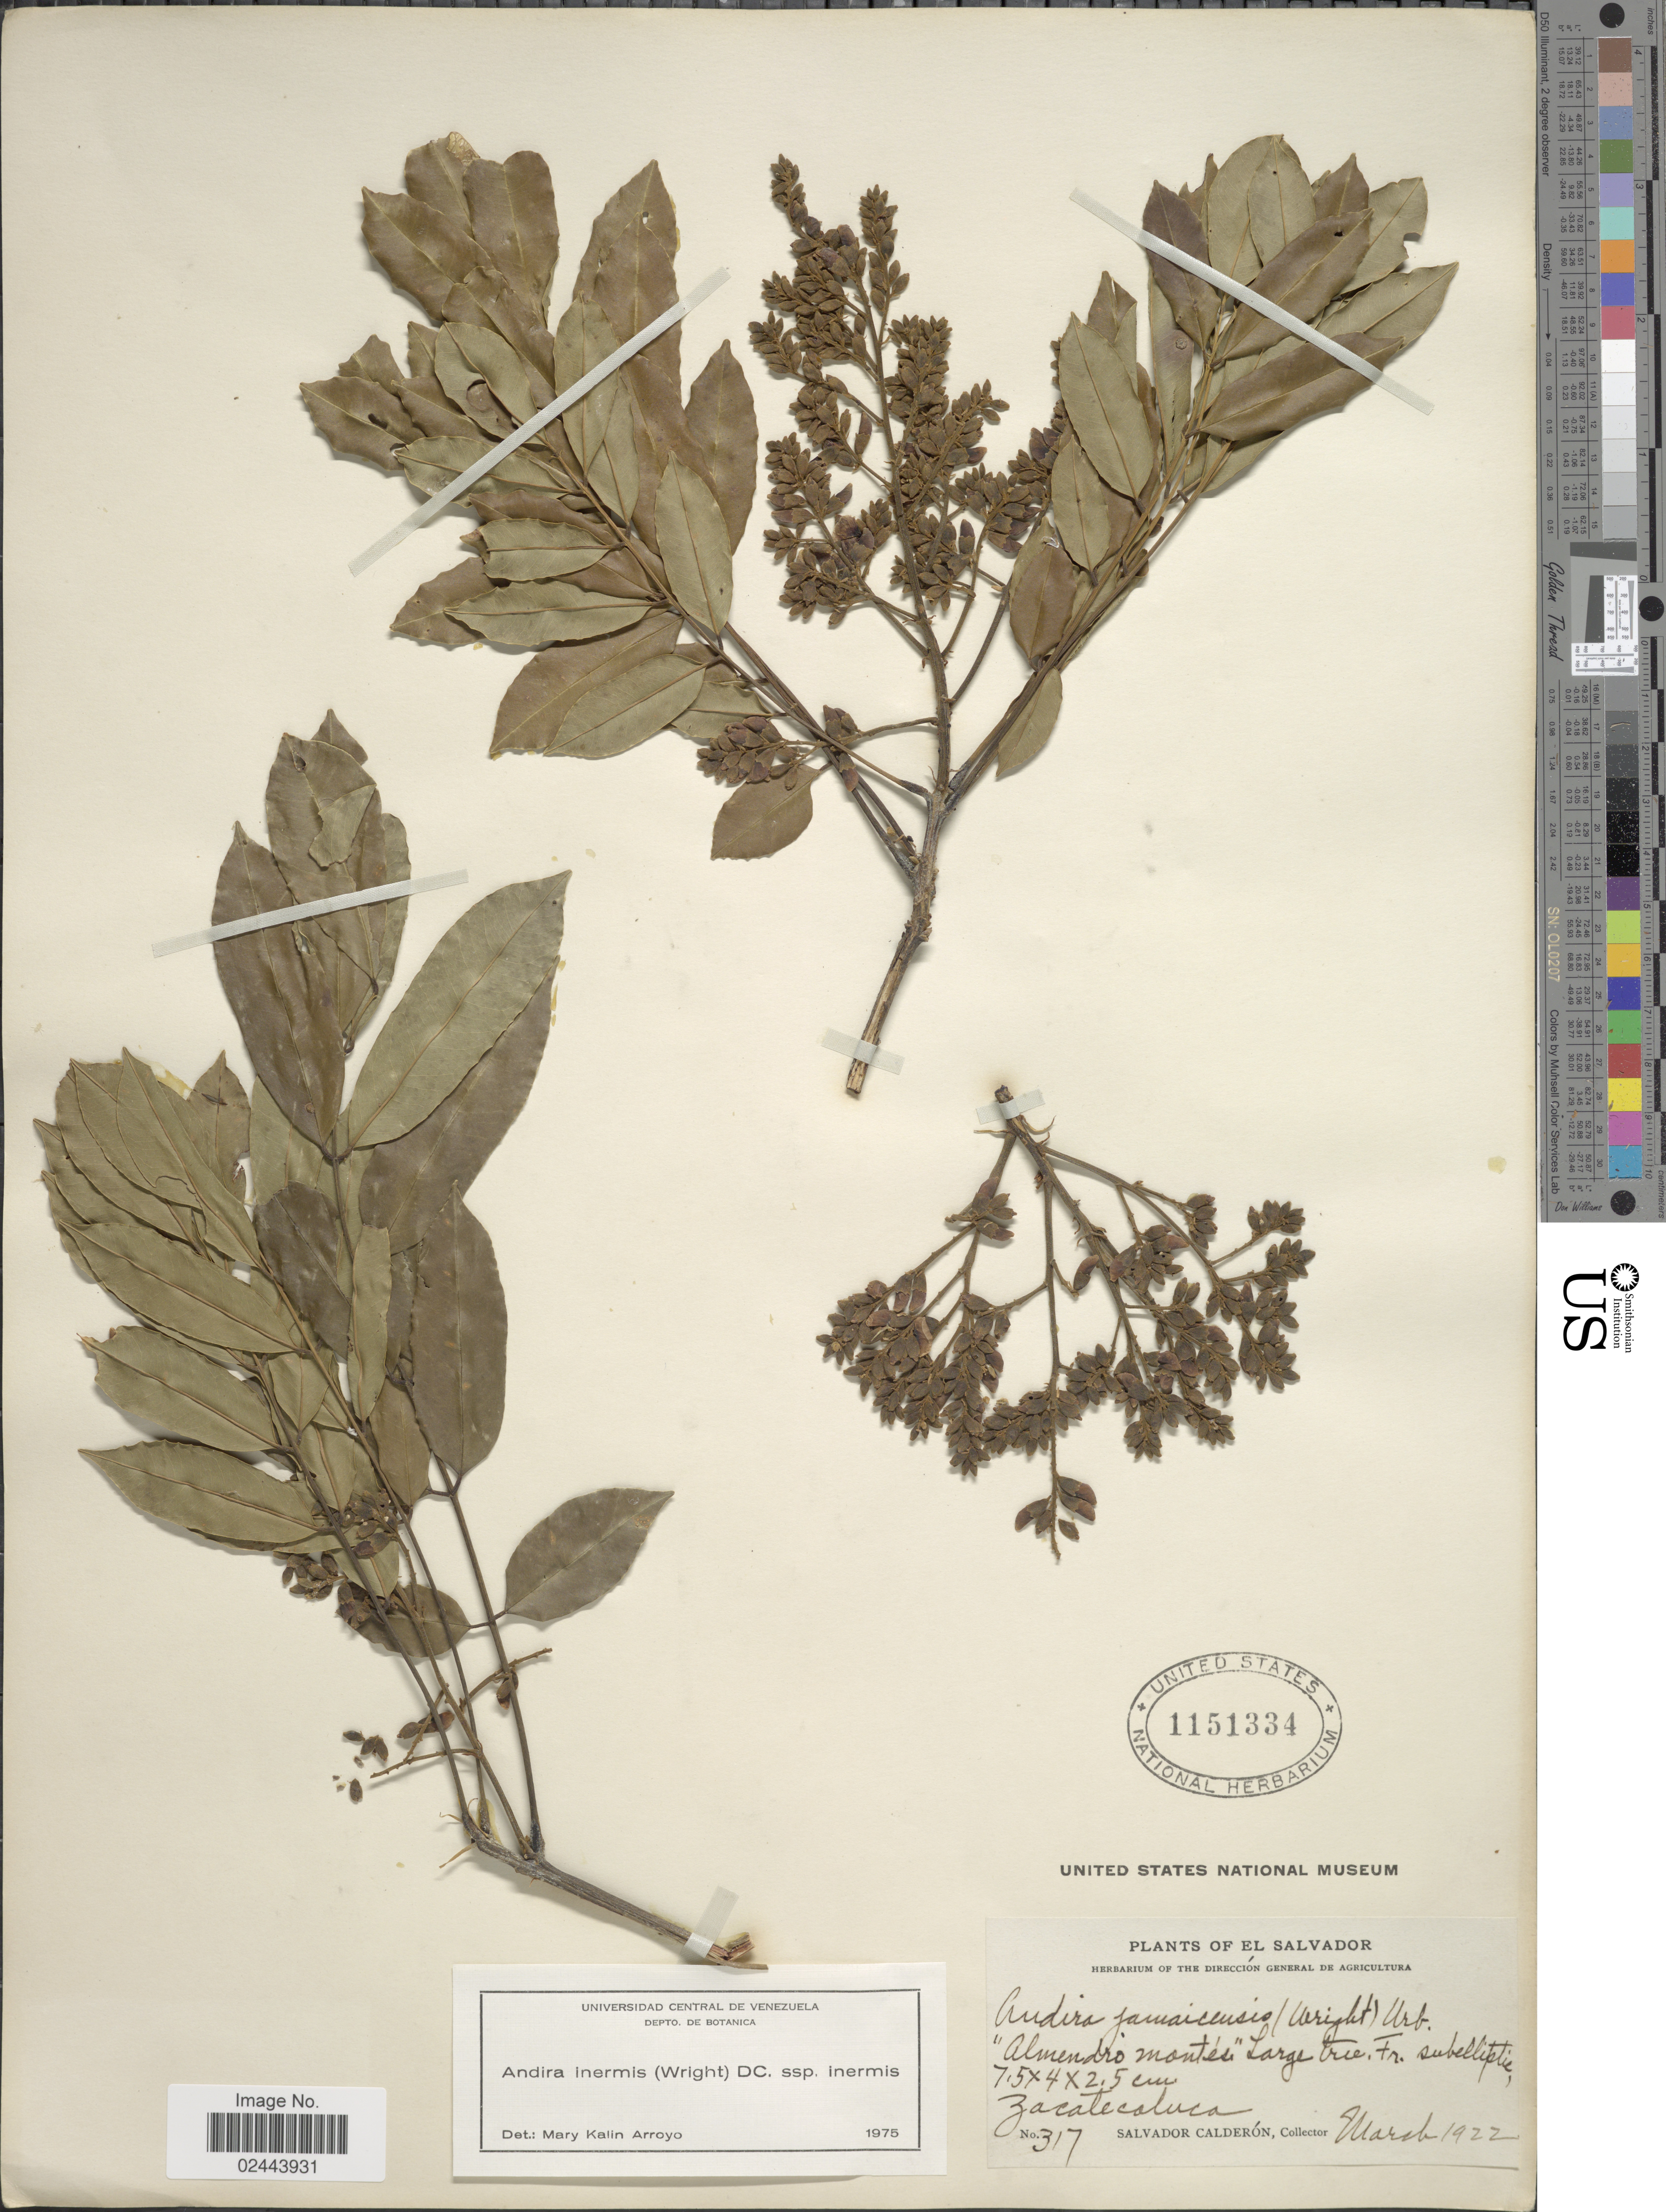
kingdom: Plantae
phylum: Tracheophyta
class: Magnoliopsida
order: Fabales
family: Fabaceae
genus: Andira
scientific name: Andira inermis subsp. inermis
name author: (W. Wright) Kunth ex DC.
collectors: S. Calderón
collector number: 317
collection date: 1922-03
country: El Salvador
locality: Zacatecoluca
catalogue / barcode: US 1151334